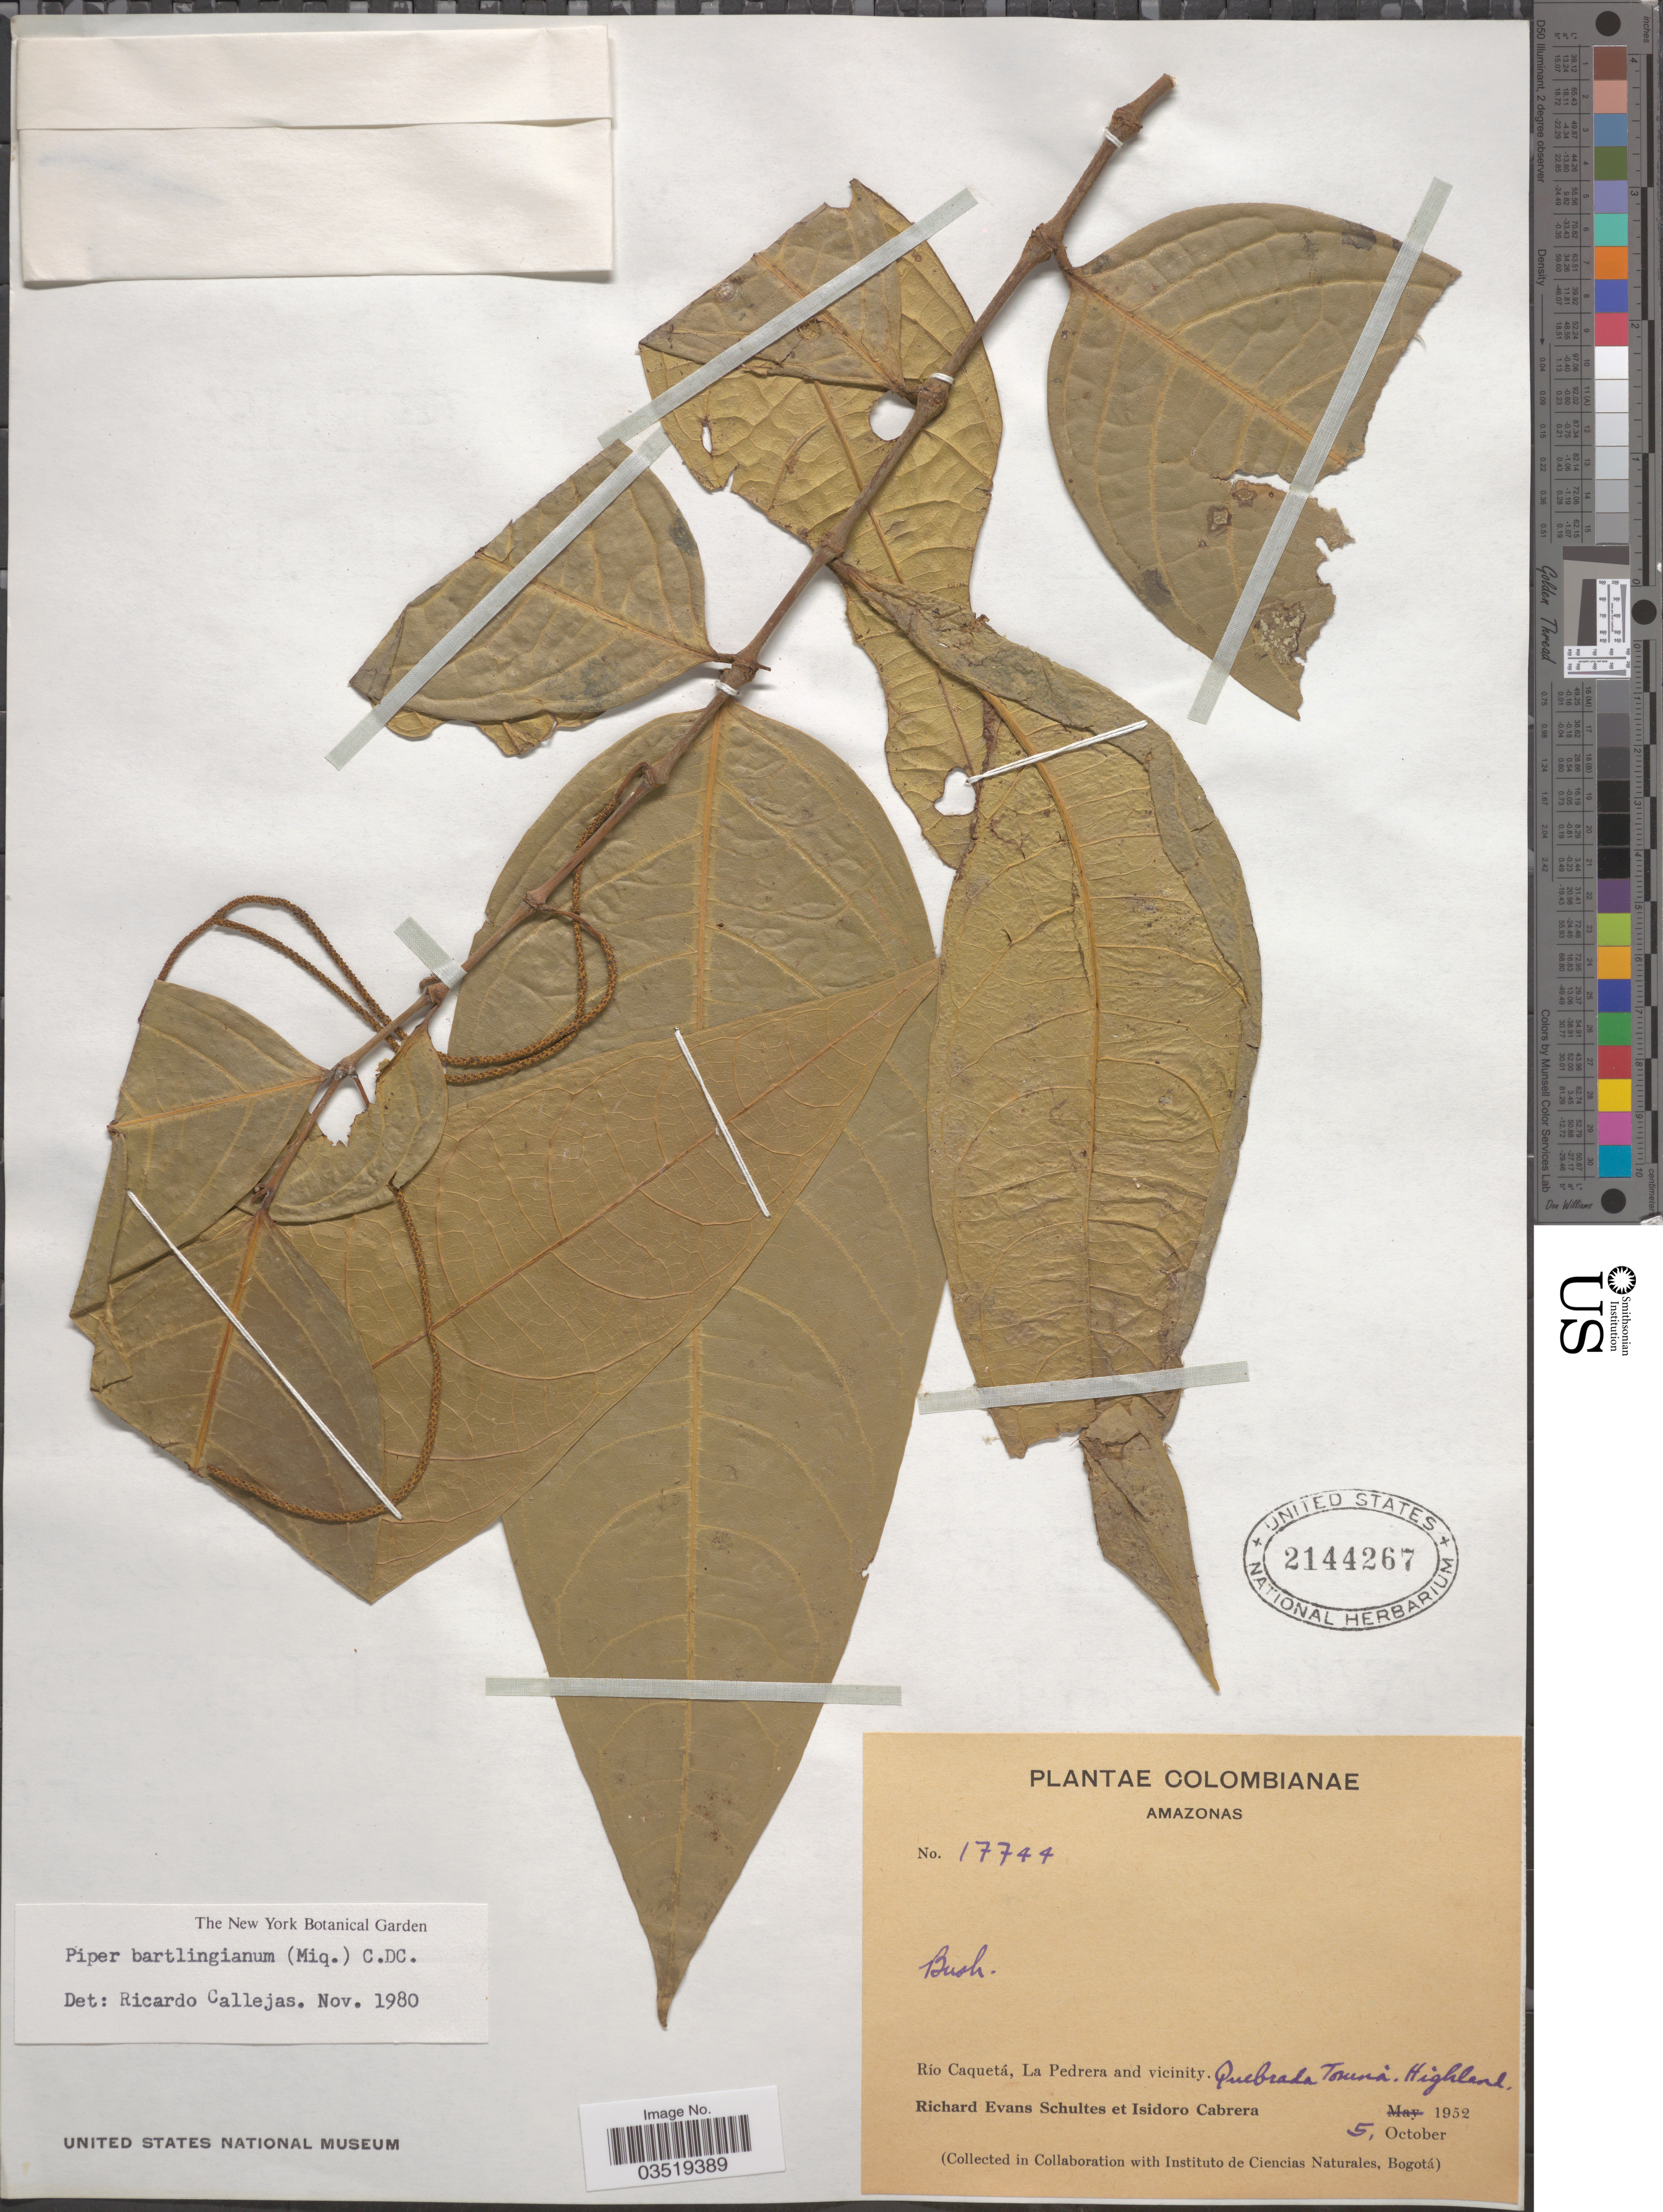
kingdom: Plantae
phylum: Tracheophyta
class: Magnoliopsida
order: Piperales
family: Piperaceae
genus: Piper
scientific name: Piper bartlingianum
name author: (Miq.) C. DC.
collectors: R. E. Schultes & I. Cabrera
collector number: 17744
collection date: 1952-10-05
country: Colombia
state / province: Amazônas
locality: Río Caquetá, La Pedrera and vicinity. Quebrada Torená [interpreted]. Highland.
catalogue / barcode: US 2144267